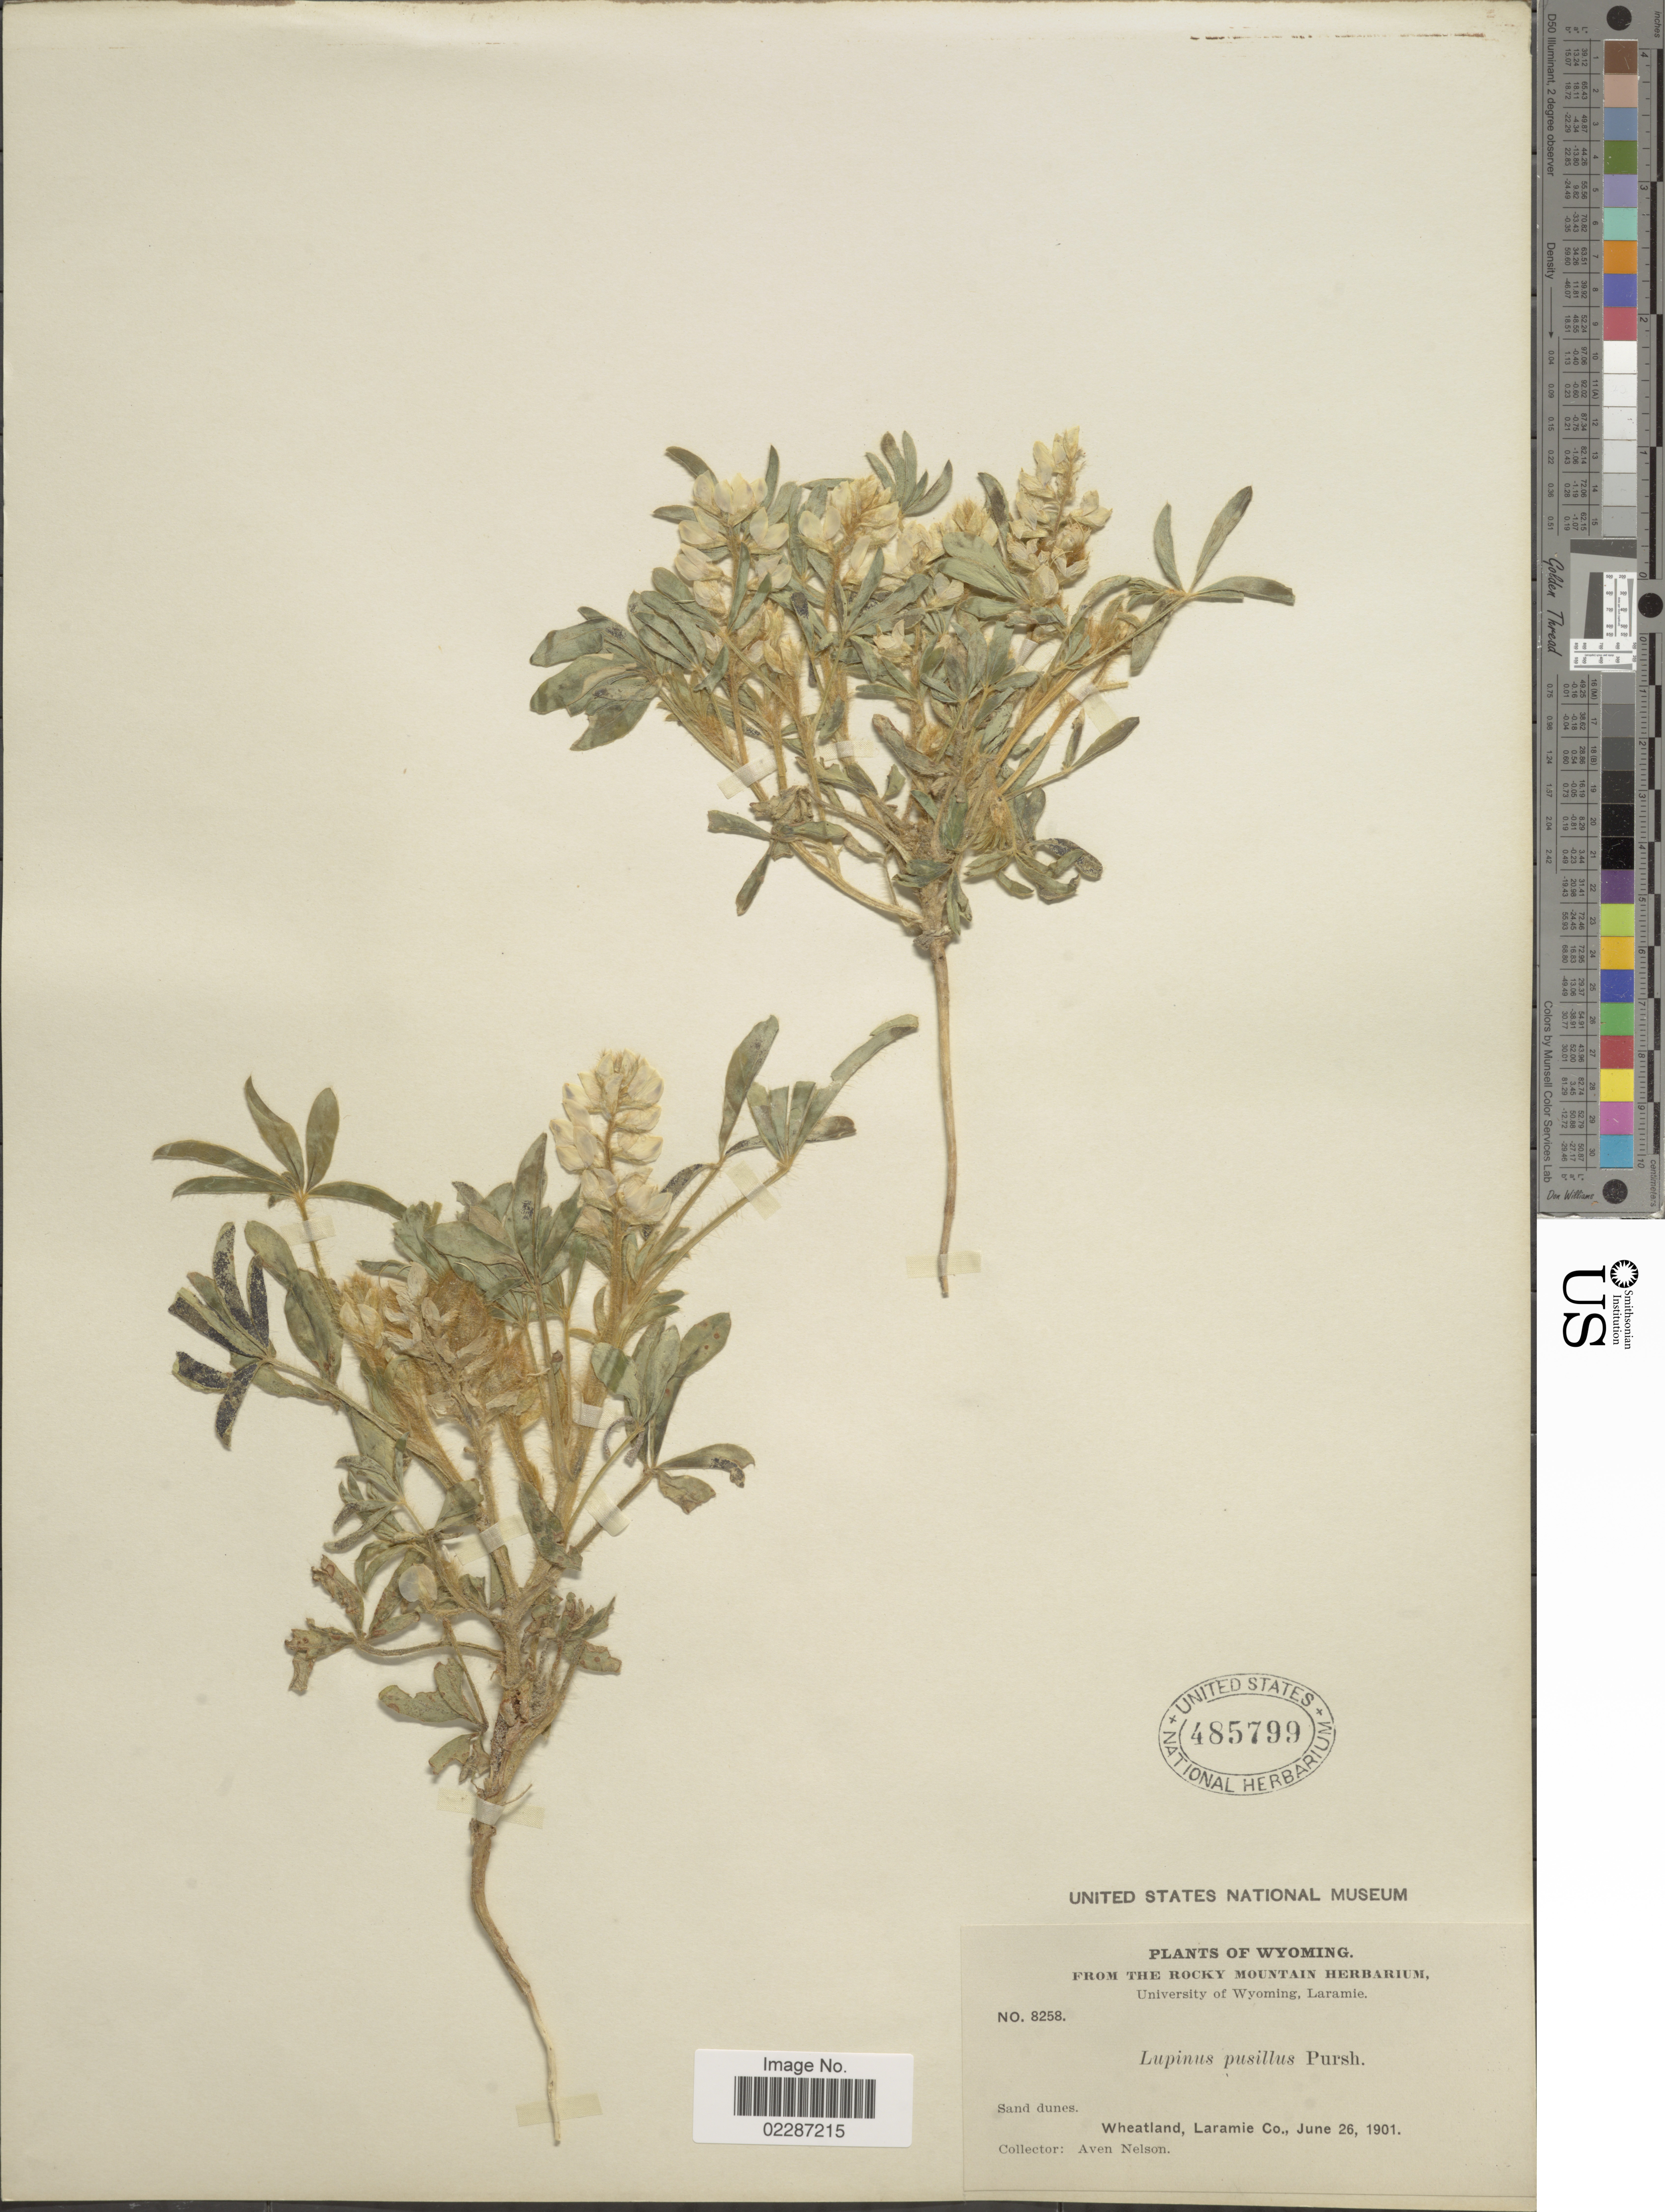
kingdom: Plantae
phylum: Tracheophyta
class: Magnoliopsida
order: Fabales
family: Fabaceae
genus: Lupinus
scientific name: Lupinus pusillus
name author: Pursh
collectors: A. Nelson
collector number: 8258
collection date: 1901-06-26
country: United States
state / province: Wyoming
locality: Wheatland, Laramie Co.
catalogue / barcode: US 485799